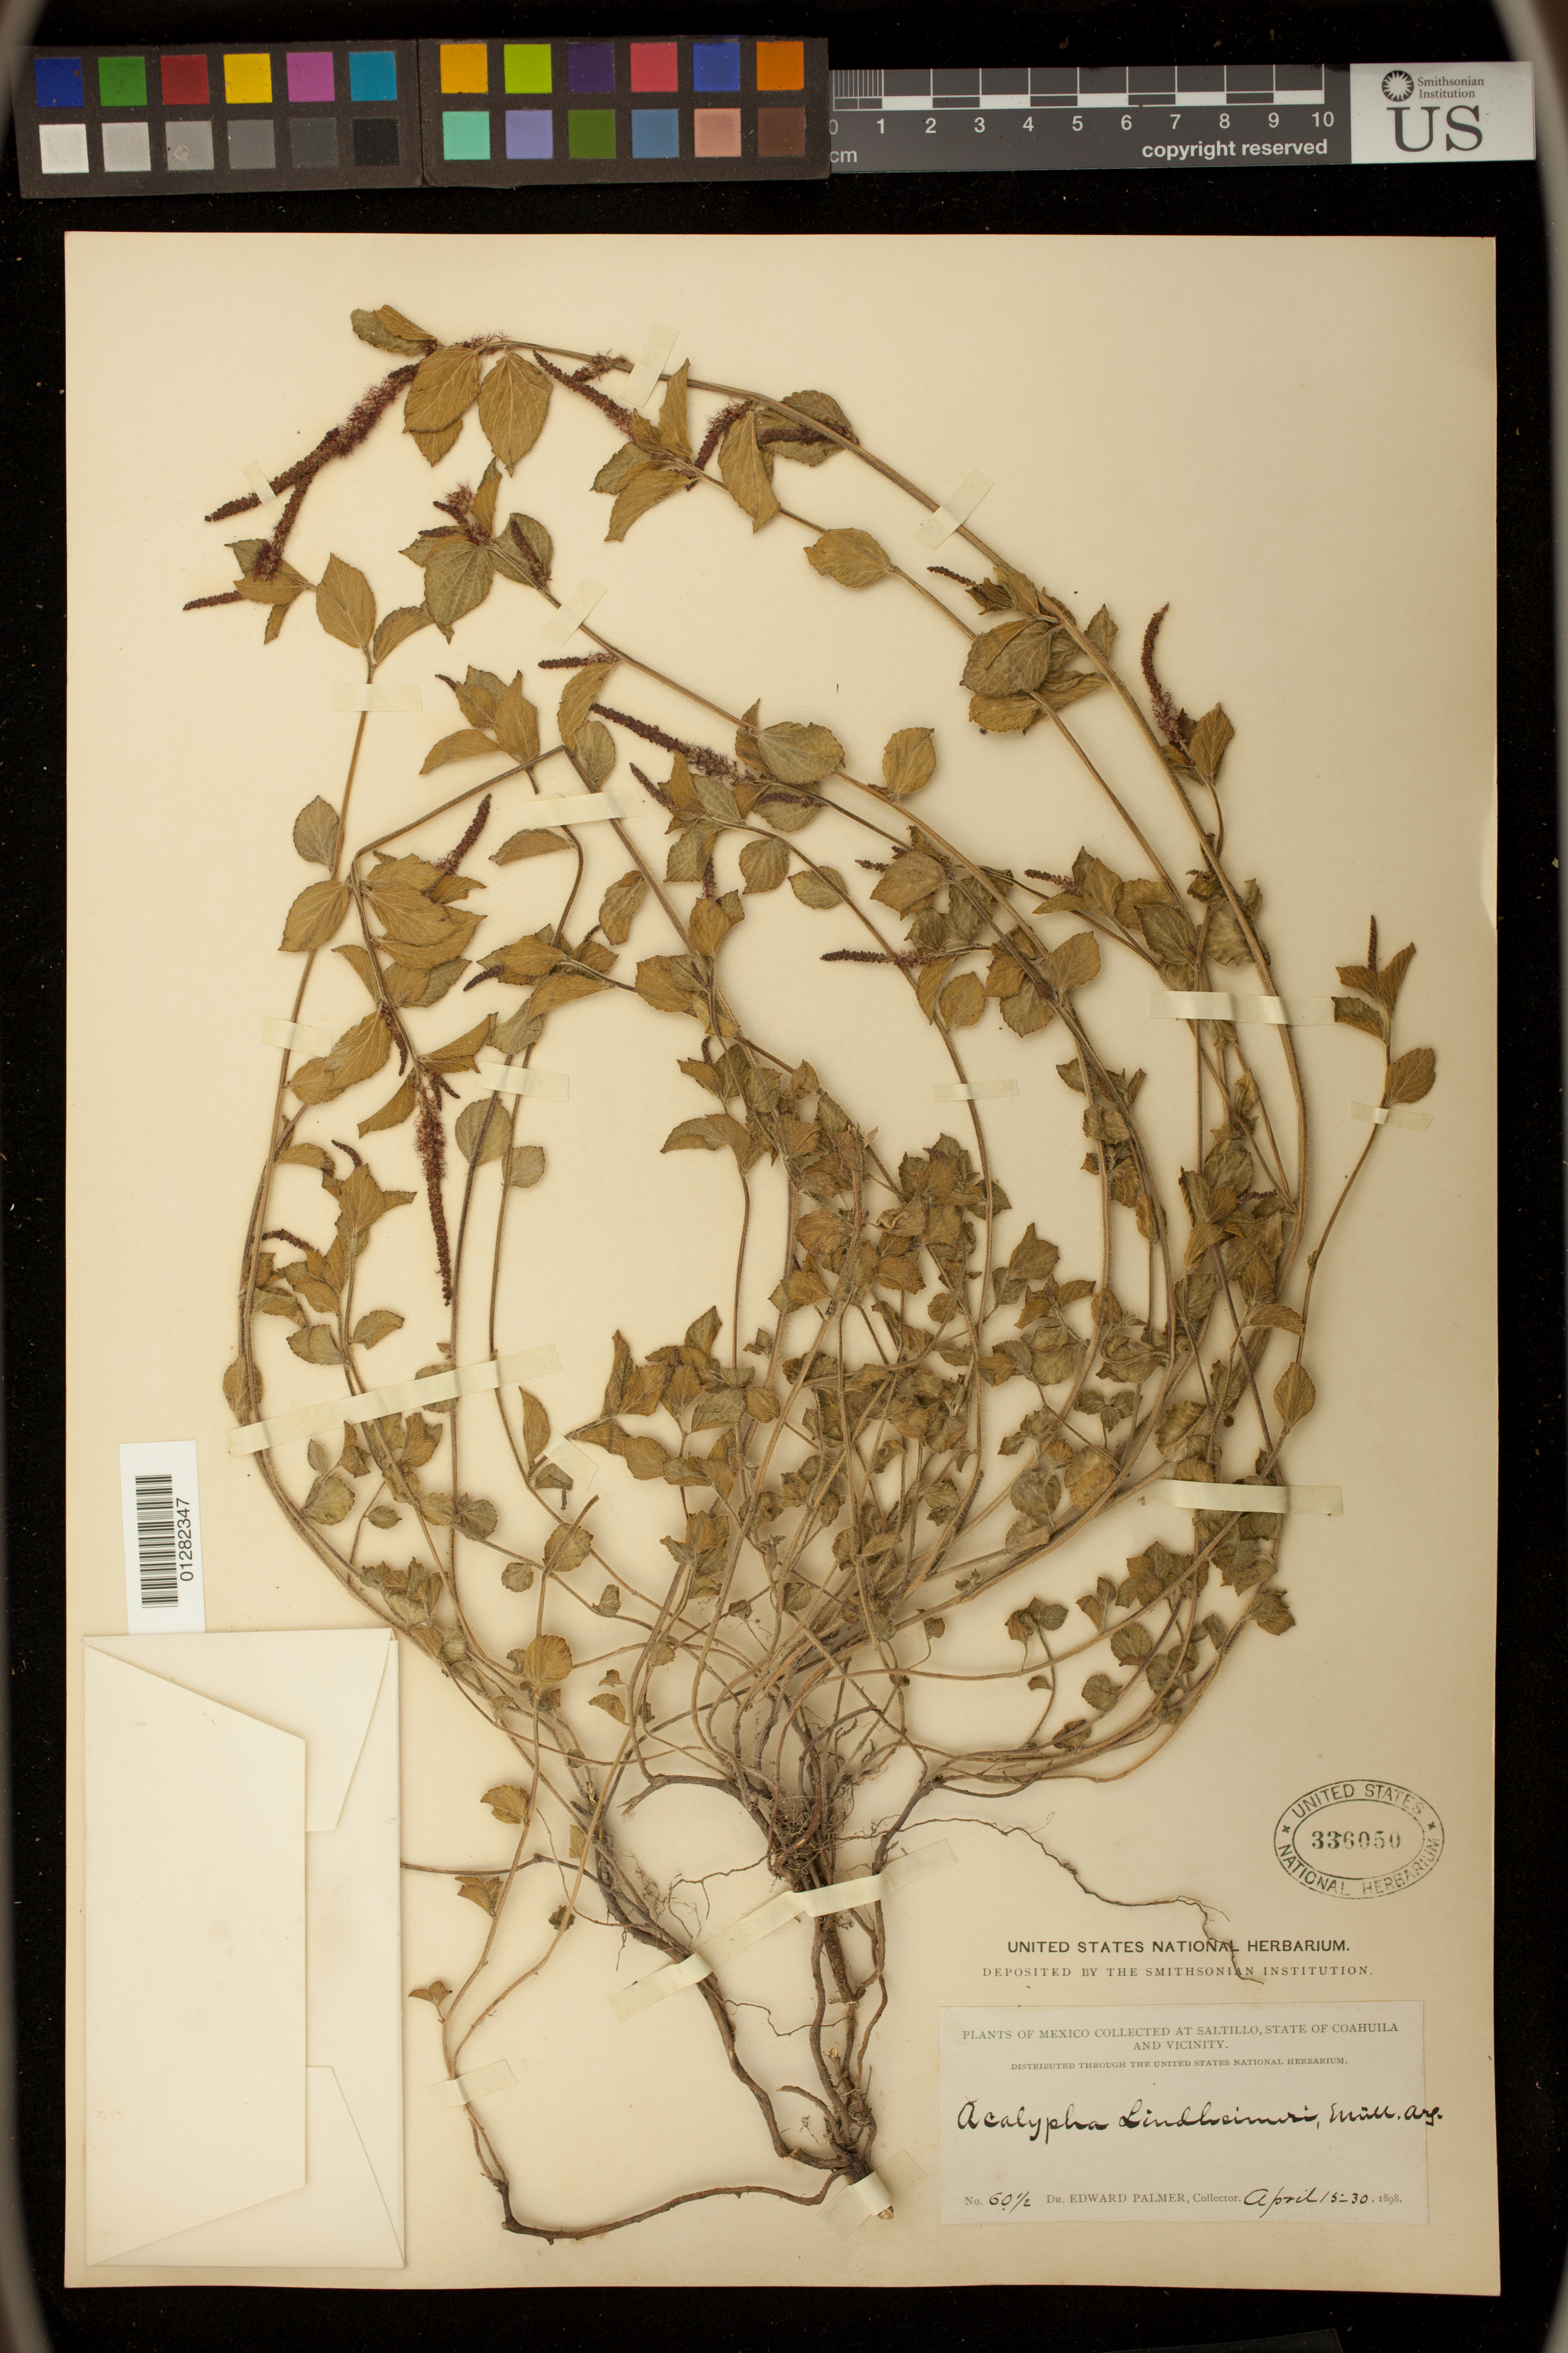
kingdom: Plantae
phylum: Tracheophyta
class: Magnoliopsida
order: Malpighiales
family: Euphorbiaceae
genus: Acalypha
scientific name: Acalypha phleoides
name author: Cav.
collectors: E. Palmer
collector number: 60 1/2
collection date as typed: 15 Apr 1898 to 30 Apr 1898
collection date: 1898-04-15/1898-04-30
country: Mexico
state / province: Coahuila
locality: Saltillo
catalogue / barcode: US 336050